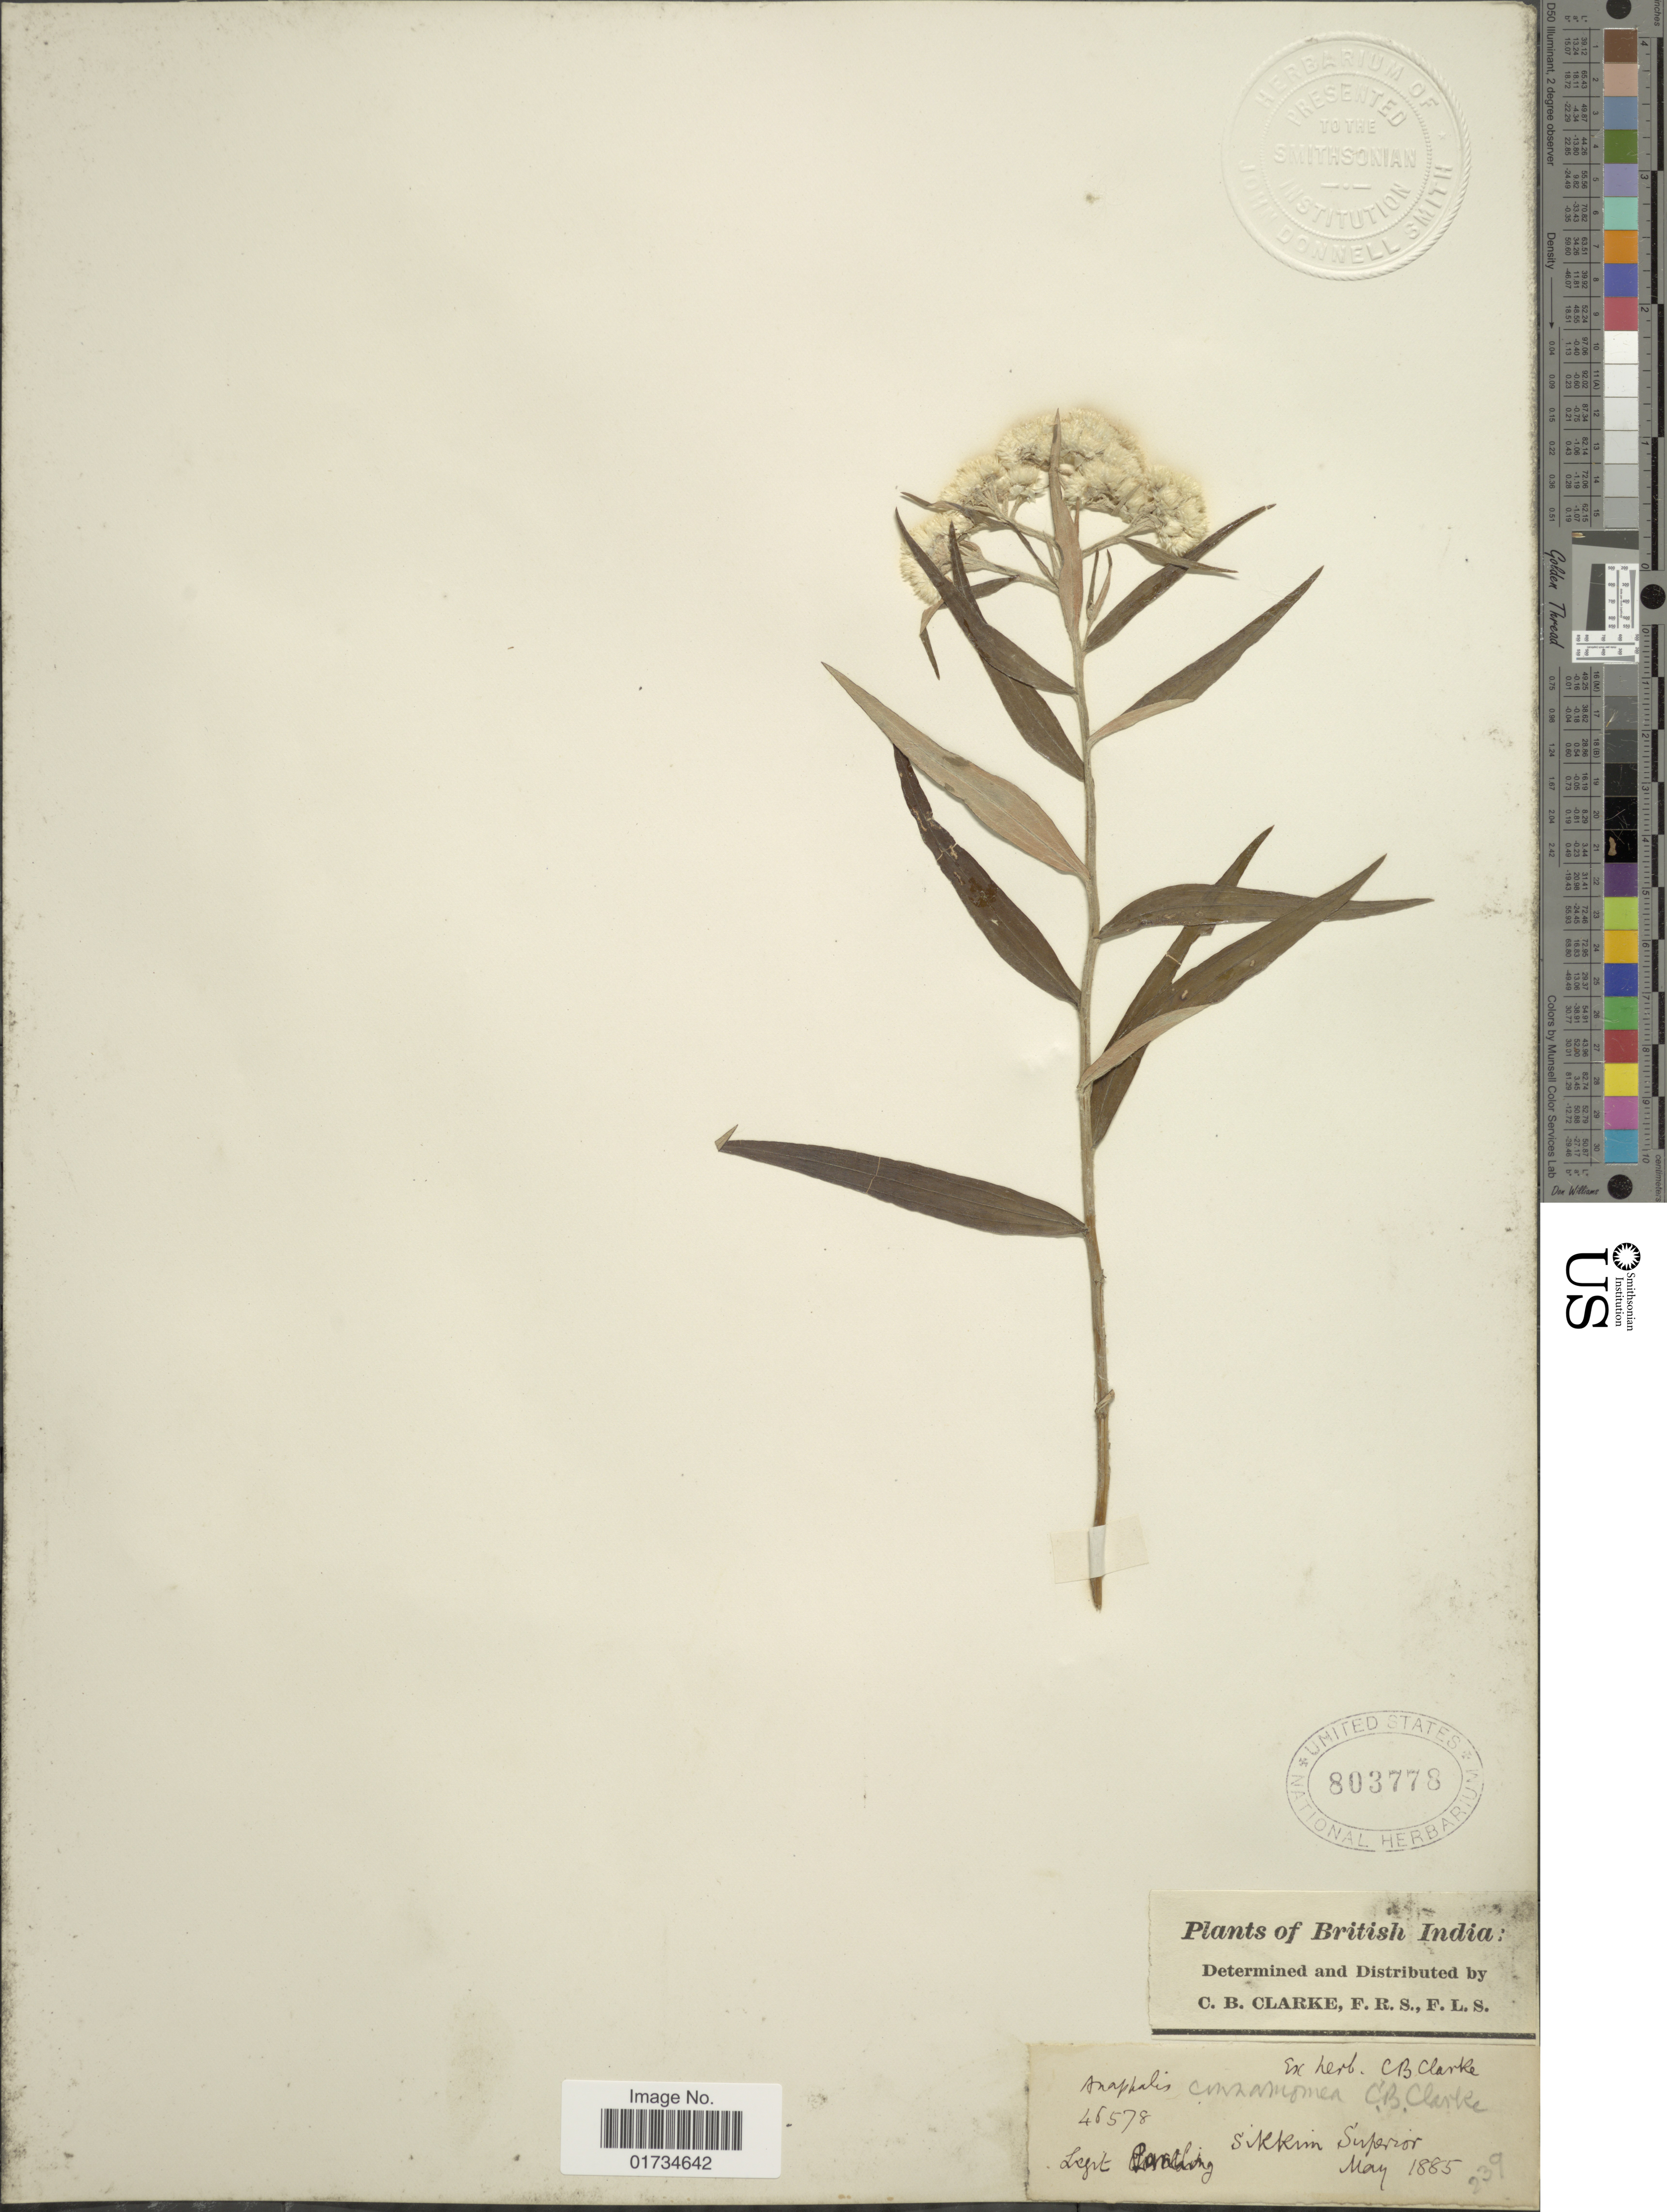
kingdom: Plantae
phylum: Tracheophyta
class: Magnoliopsida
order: Asterales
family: Asteraceae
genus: Anaphalis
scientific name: Anaphalis margaritacea var. cinnamomea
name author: (DC.) Herder & Maxim.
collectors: ex Herb. C.B. Clarke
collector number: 46578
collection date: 1885-05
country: India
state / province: Sikkim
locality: Sikkim Suprior [interpreted]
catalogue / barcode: US 803778